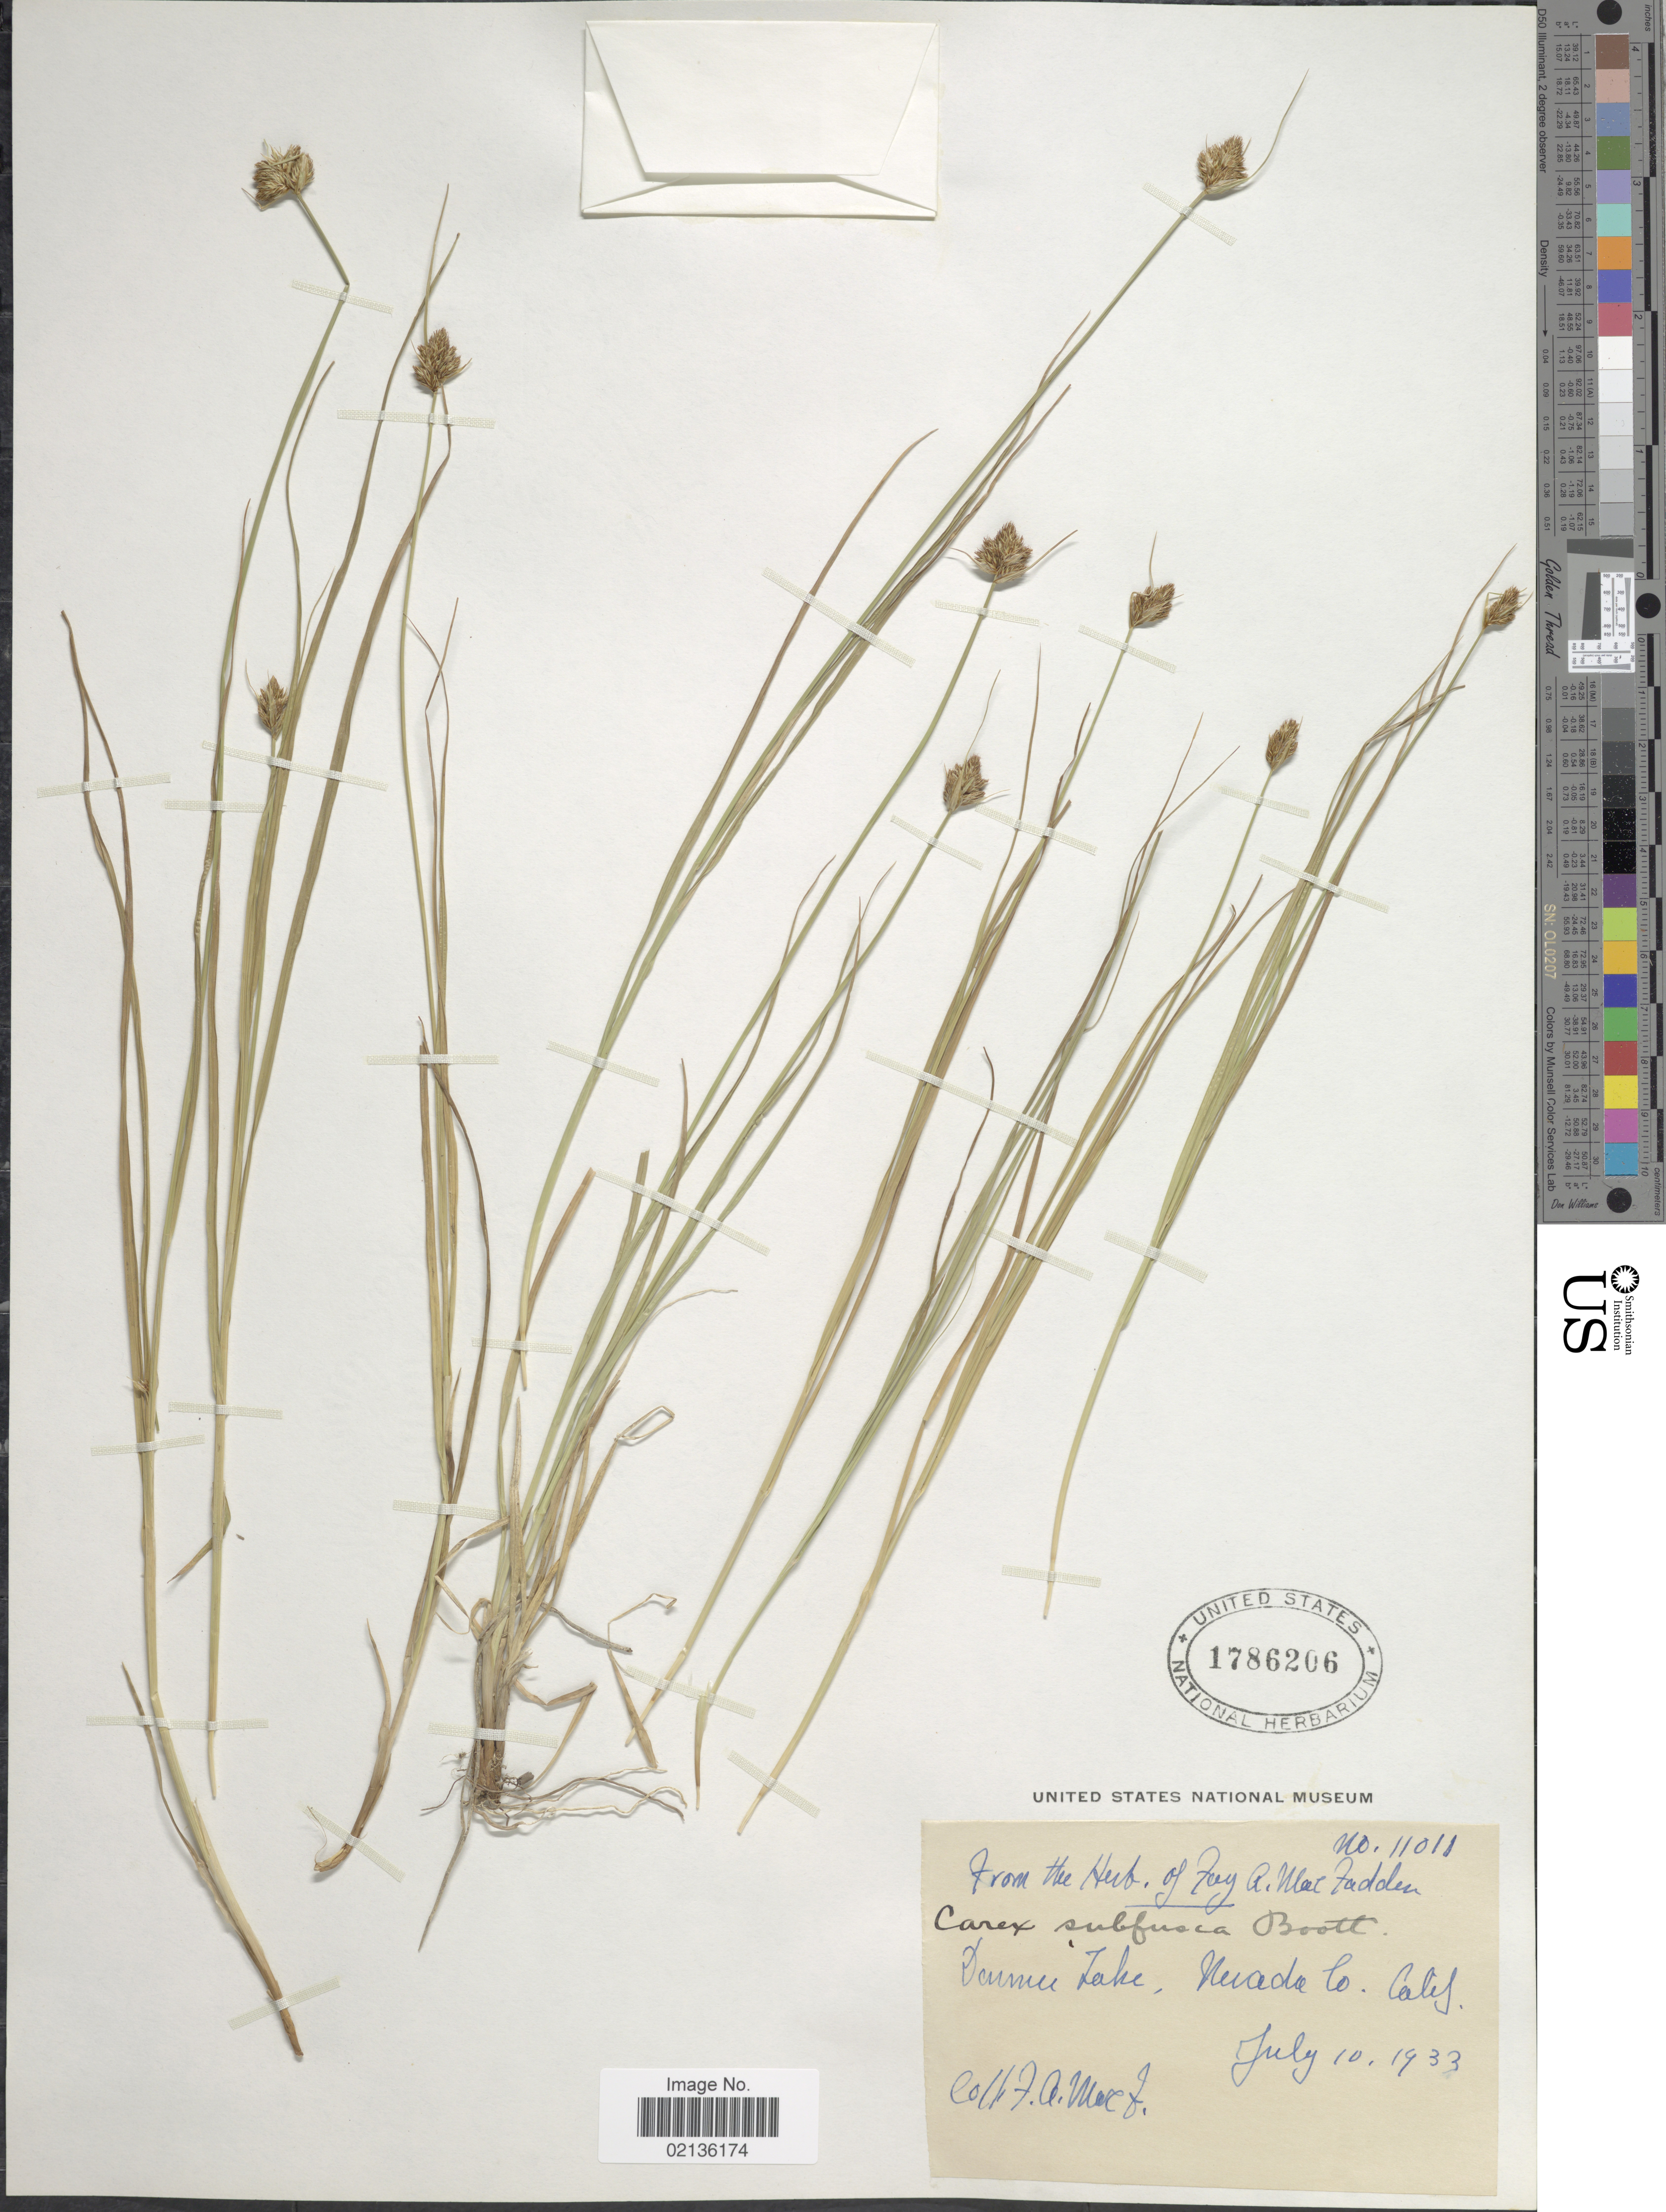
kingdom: Plantae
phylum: Tracheophyta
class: Liliopsida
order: Poales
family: Cyperaceae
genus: Carex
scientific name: Carex subfusca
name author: W. Boott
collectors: F. MacFadden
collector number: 11011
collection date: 1933-07-10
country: United States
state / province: California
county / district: Nevada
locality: Donner Lake, Nevada Co.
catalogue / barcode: US 1786206